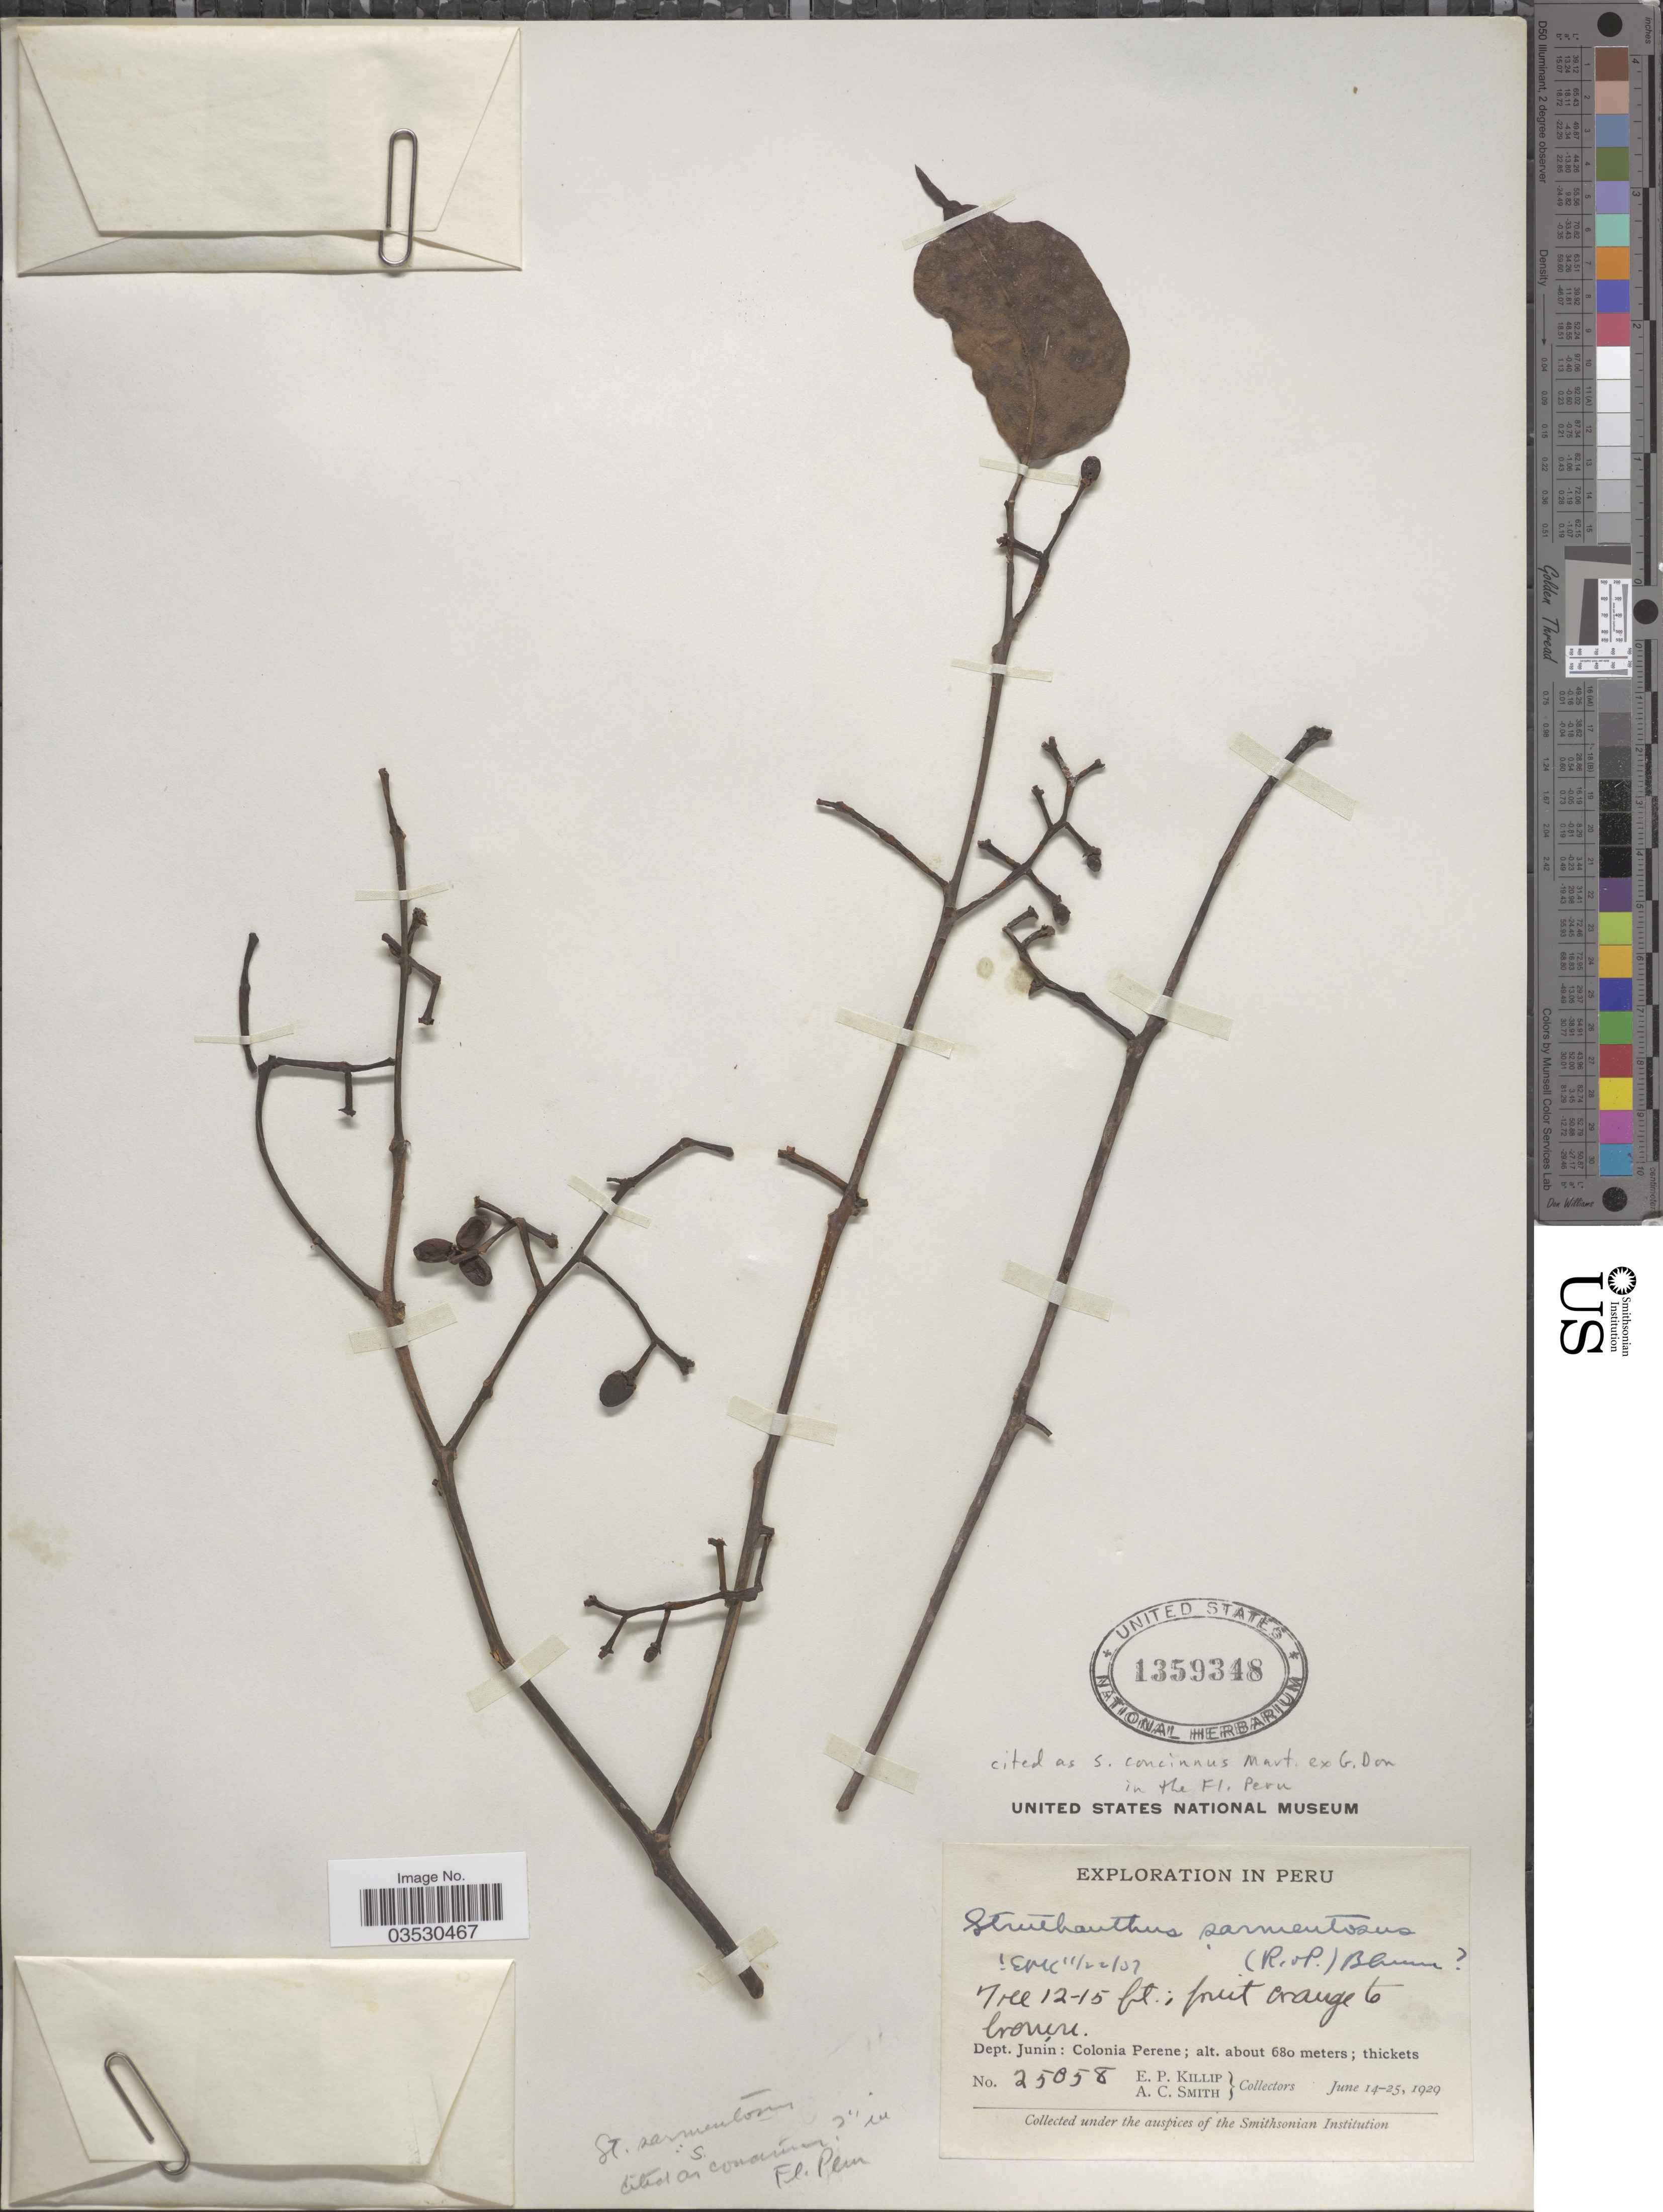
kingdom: Plantae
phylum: Tracheophyta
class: Magnoliopsida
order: Santalales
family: Loranthaceae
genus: Struthanthus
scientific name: Struthanthus sarmentosus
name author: (Ruiz & Pav.) Blume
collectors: E. P. Killip & A. C. Smith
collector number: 25058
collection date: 1929-06-14/1929-06-25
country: Peru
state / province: Junín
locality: Dept. Junín: Colonia Perene.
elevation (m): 680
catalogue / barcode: US 1359348